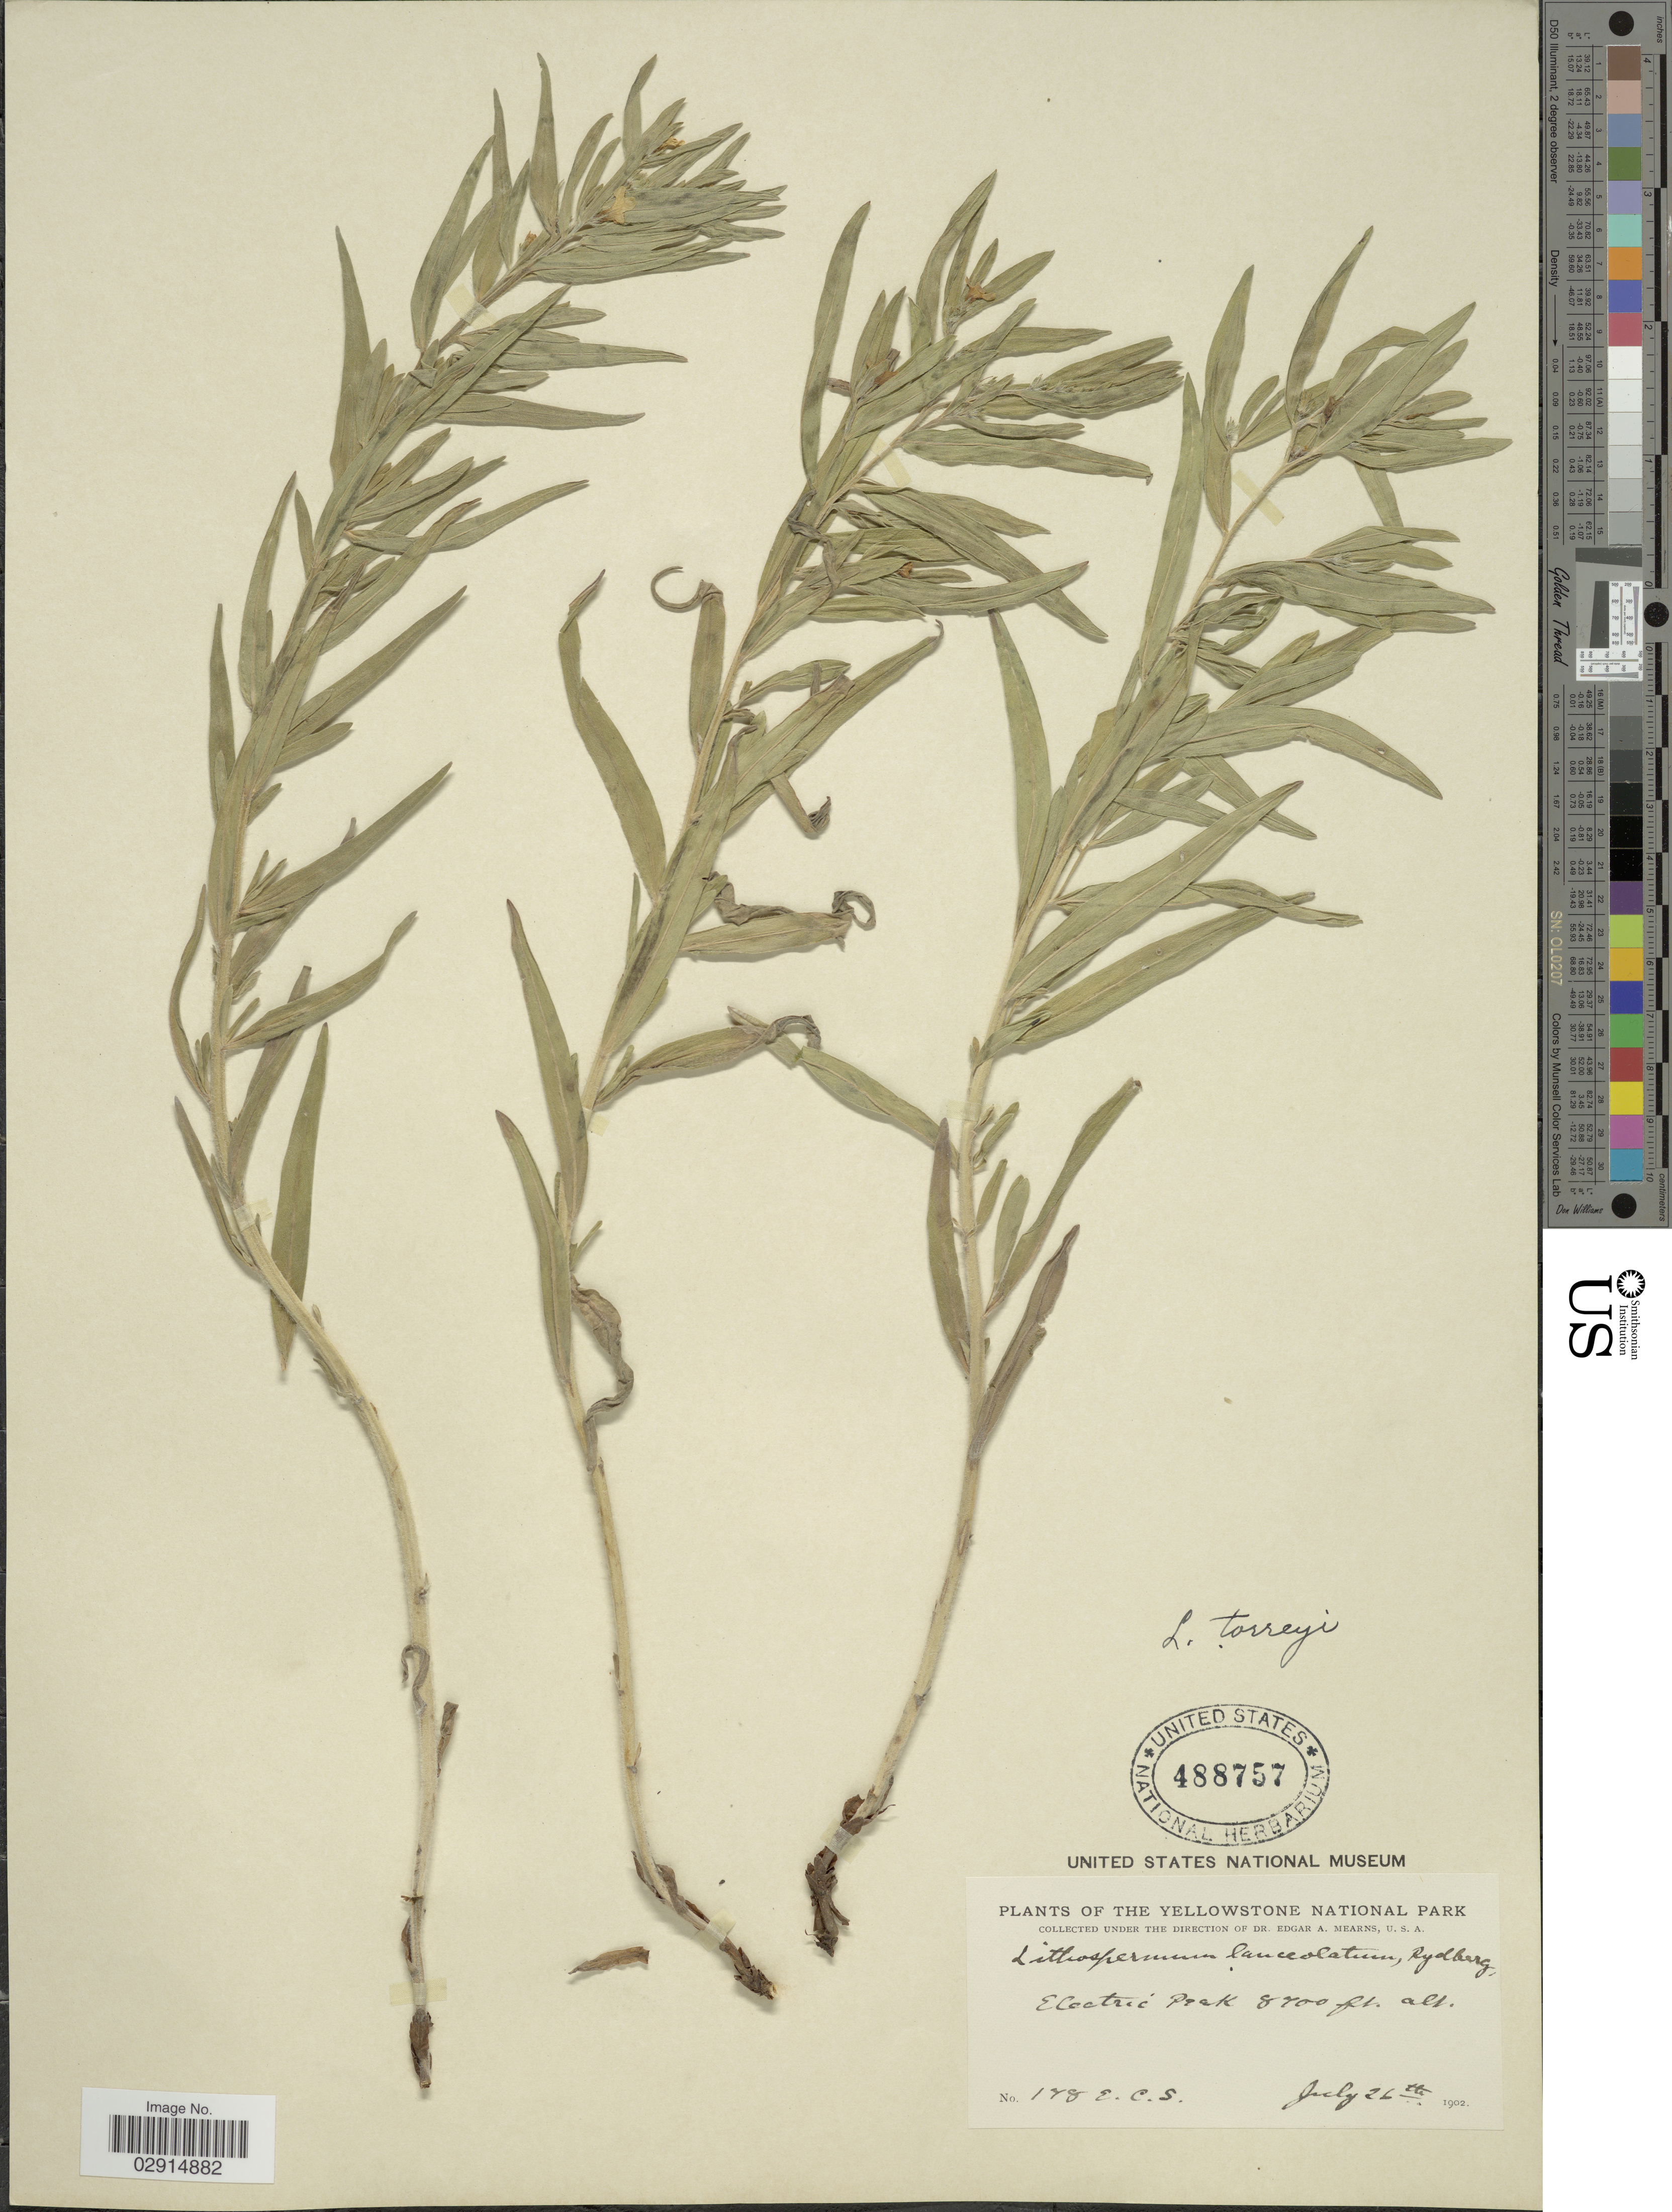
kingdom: Plantae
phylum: Tracheophyta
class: Magnoliopsida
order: Boraginales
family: Boraginaceae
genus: Lithospermum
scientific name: Lithospermum ruderale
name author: Douglas ex Lehm.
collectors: E. A. Mearns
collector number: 148*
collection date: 1902-07-26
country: United States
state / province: Montana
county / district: Park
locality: Electric Peak. The Yellowstone National Park.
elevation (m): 2652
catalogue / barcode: US 488757